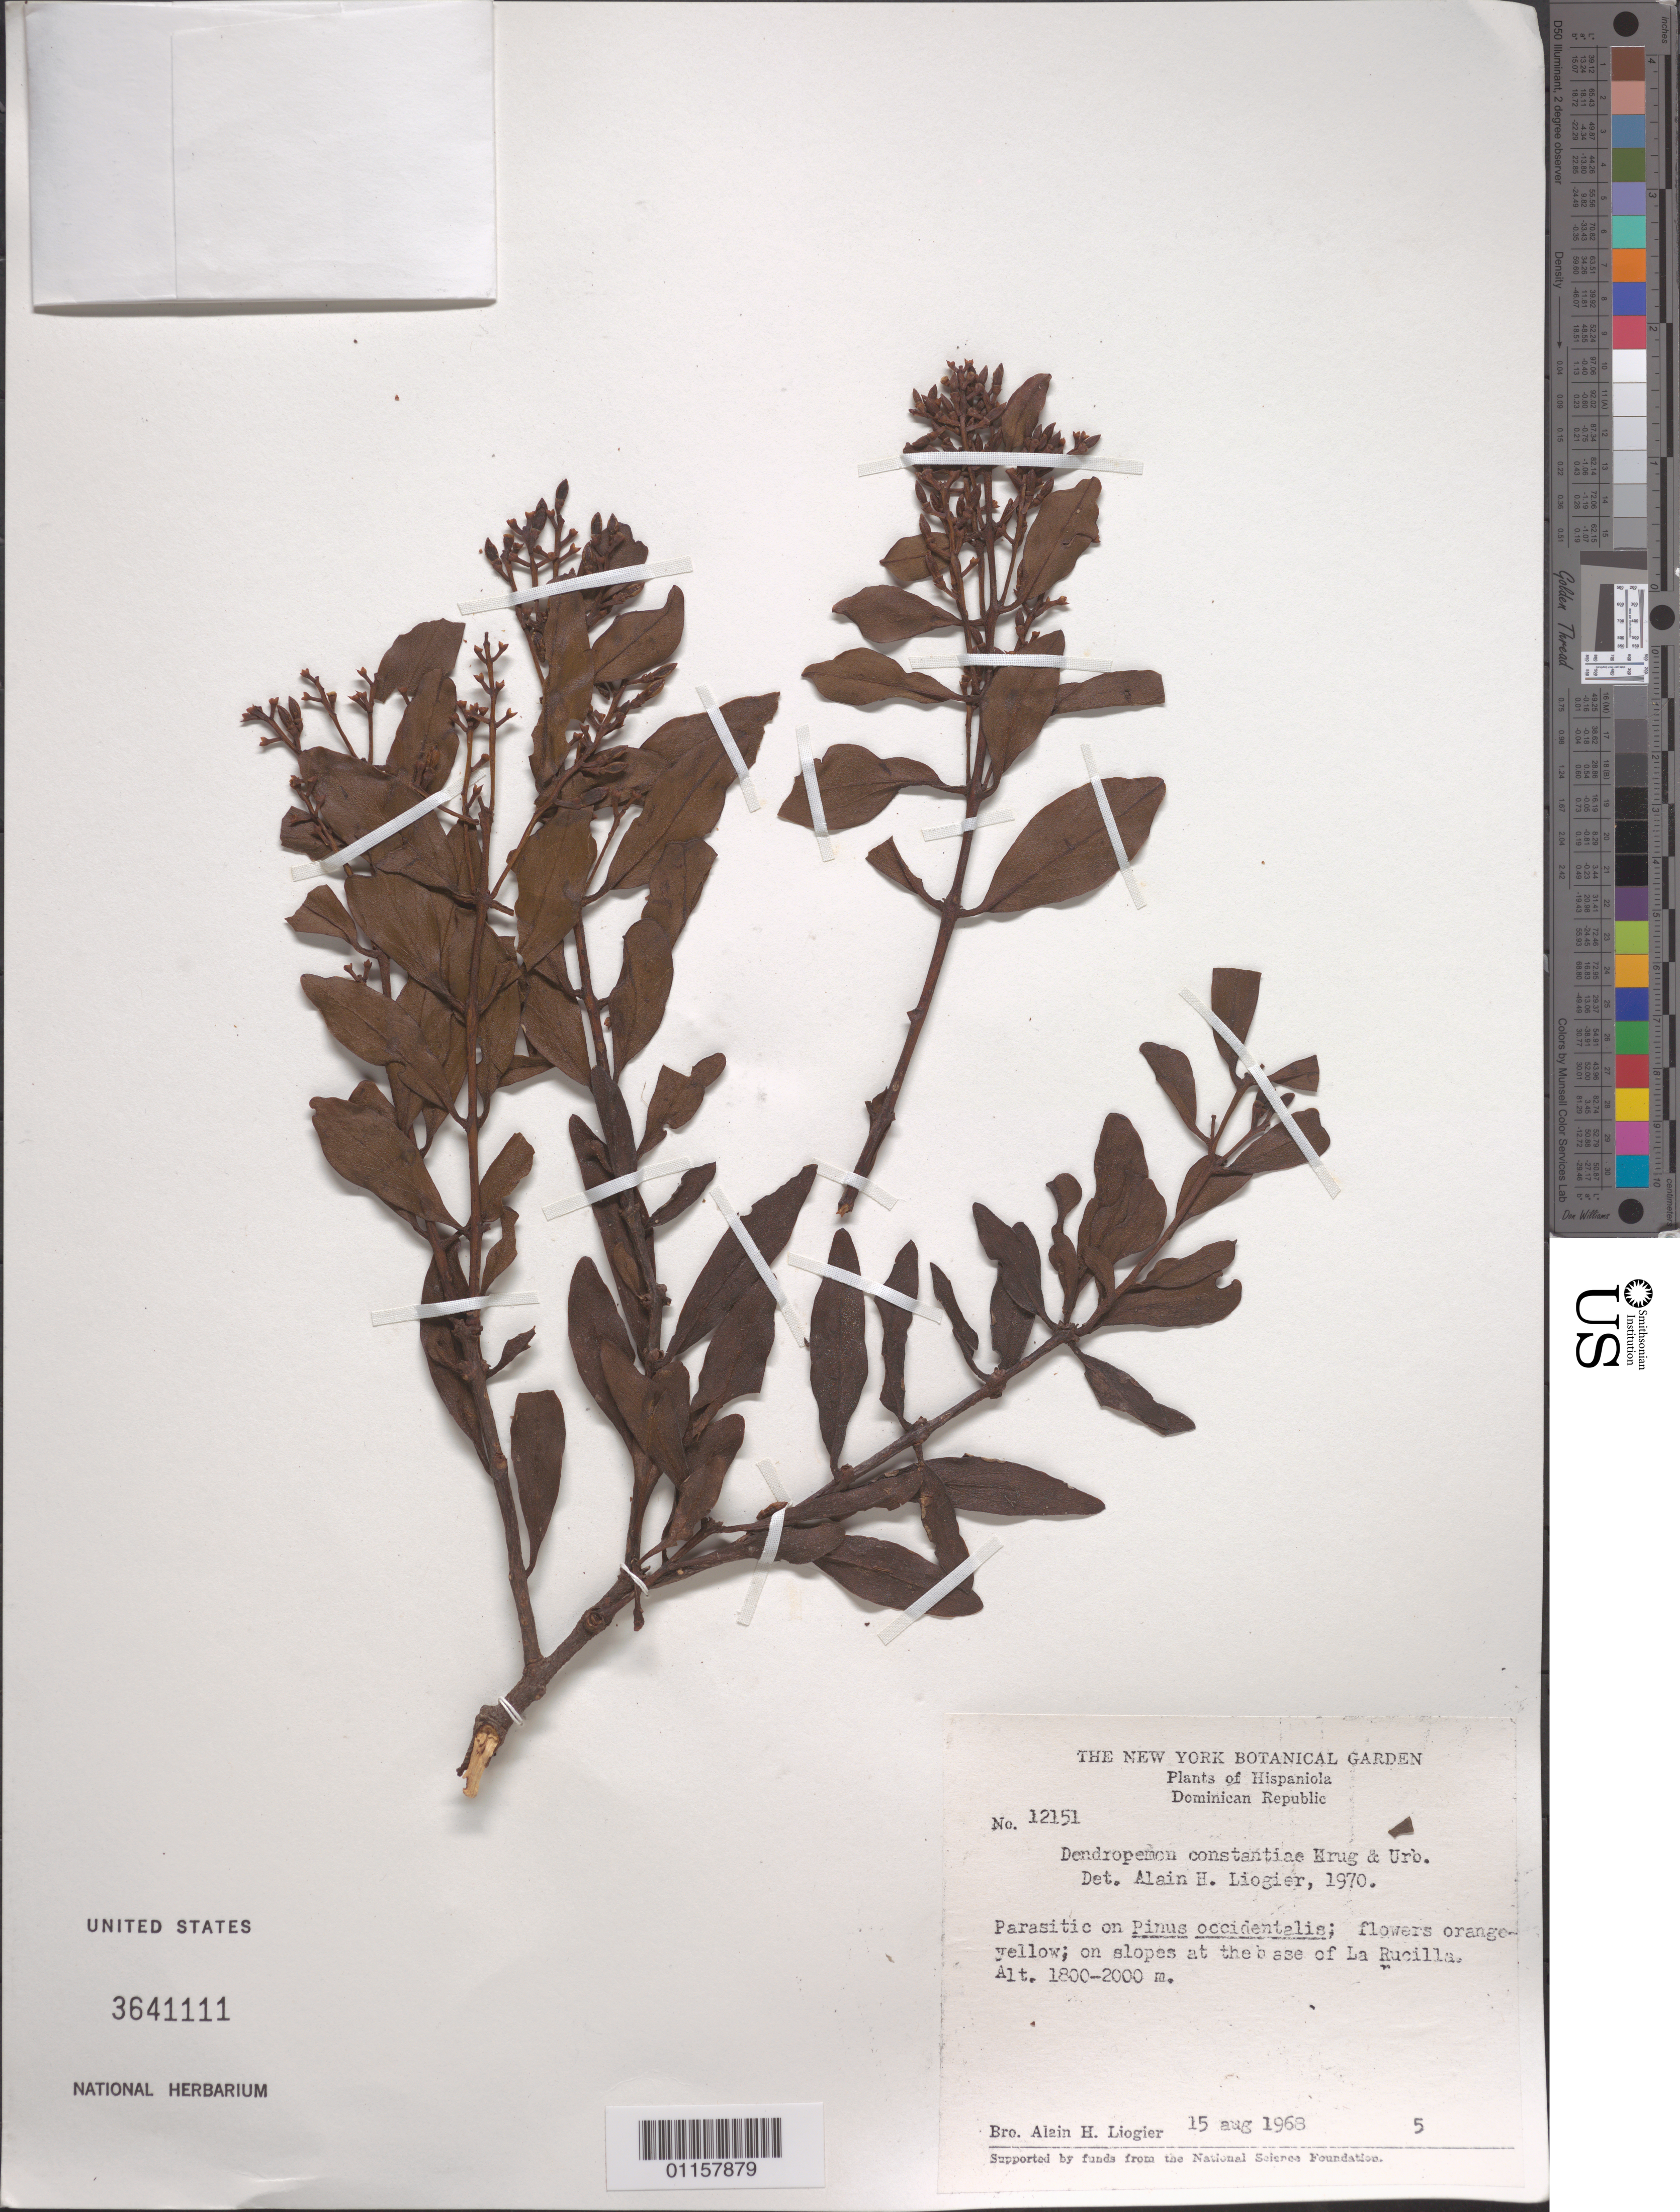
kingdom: Plantae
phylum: Tracheophyta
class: Magnoliopsida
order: Santalales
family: Loranthaceae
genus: Dendropemon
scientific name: Dendropemon constantiae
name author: Krug & Urb.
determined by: Liogier, Alain H.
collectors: A. H. Liogier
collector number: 12151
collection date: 1968-08-15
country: Dominican Republic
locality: La Rucilla, at the base.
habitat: On slopes.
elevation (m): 1800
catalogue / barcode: US 3641111